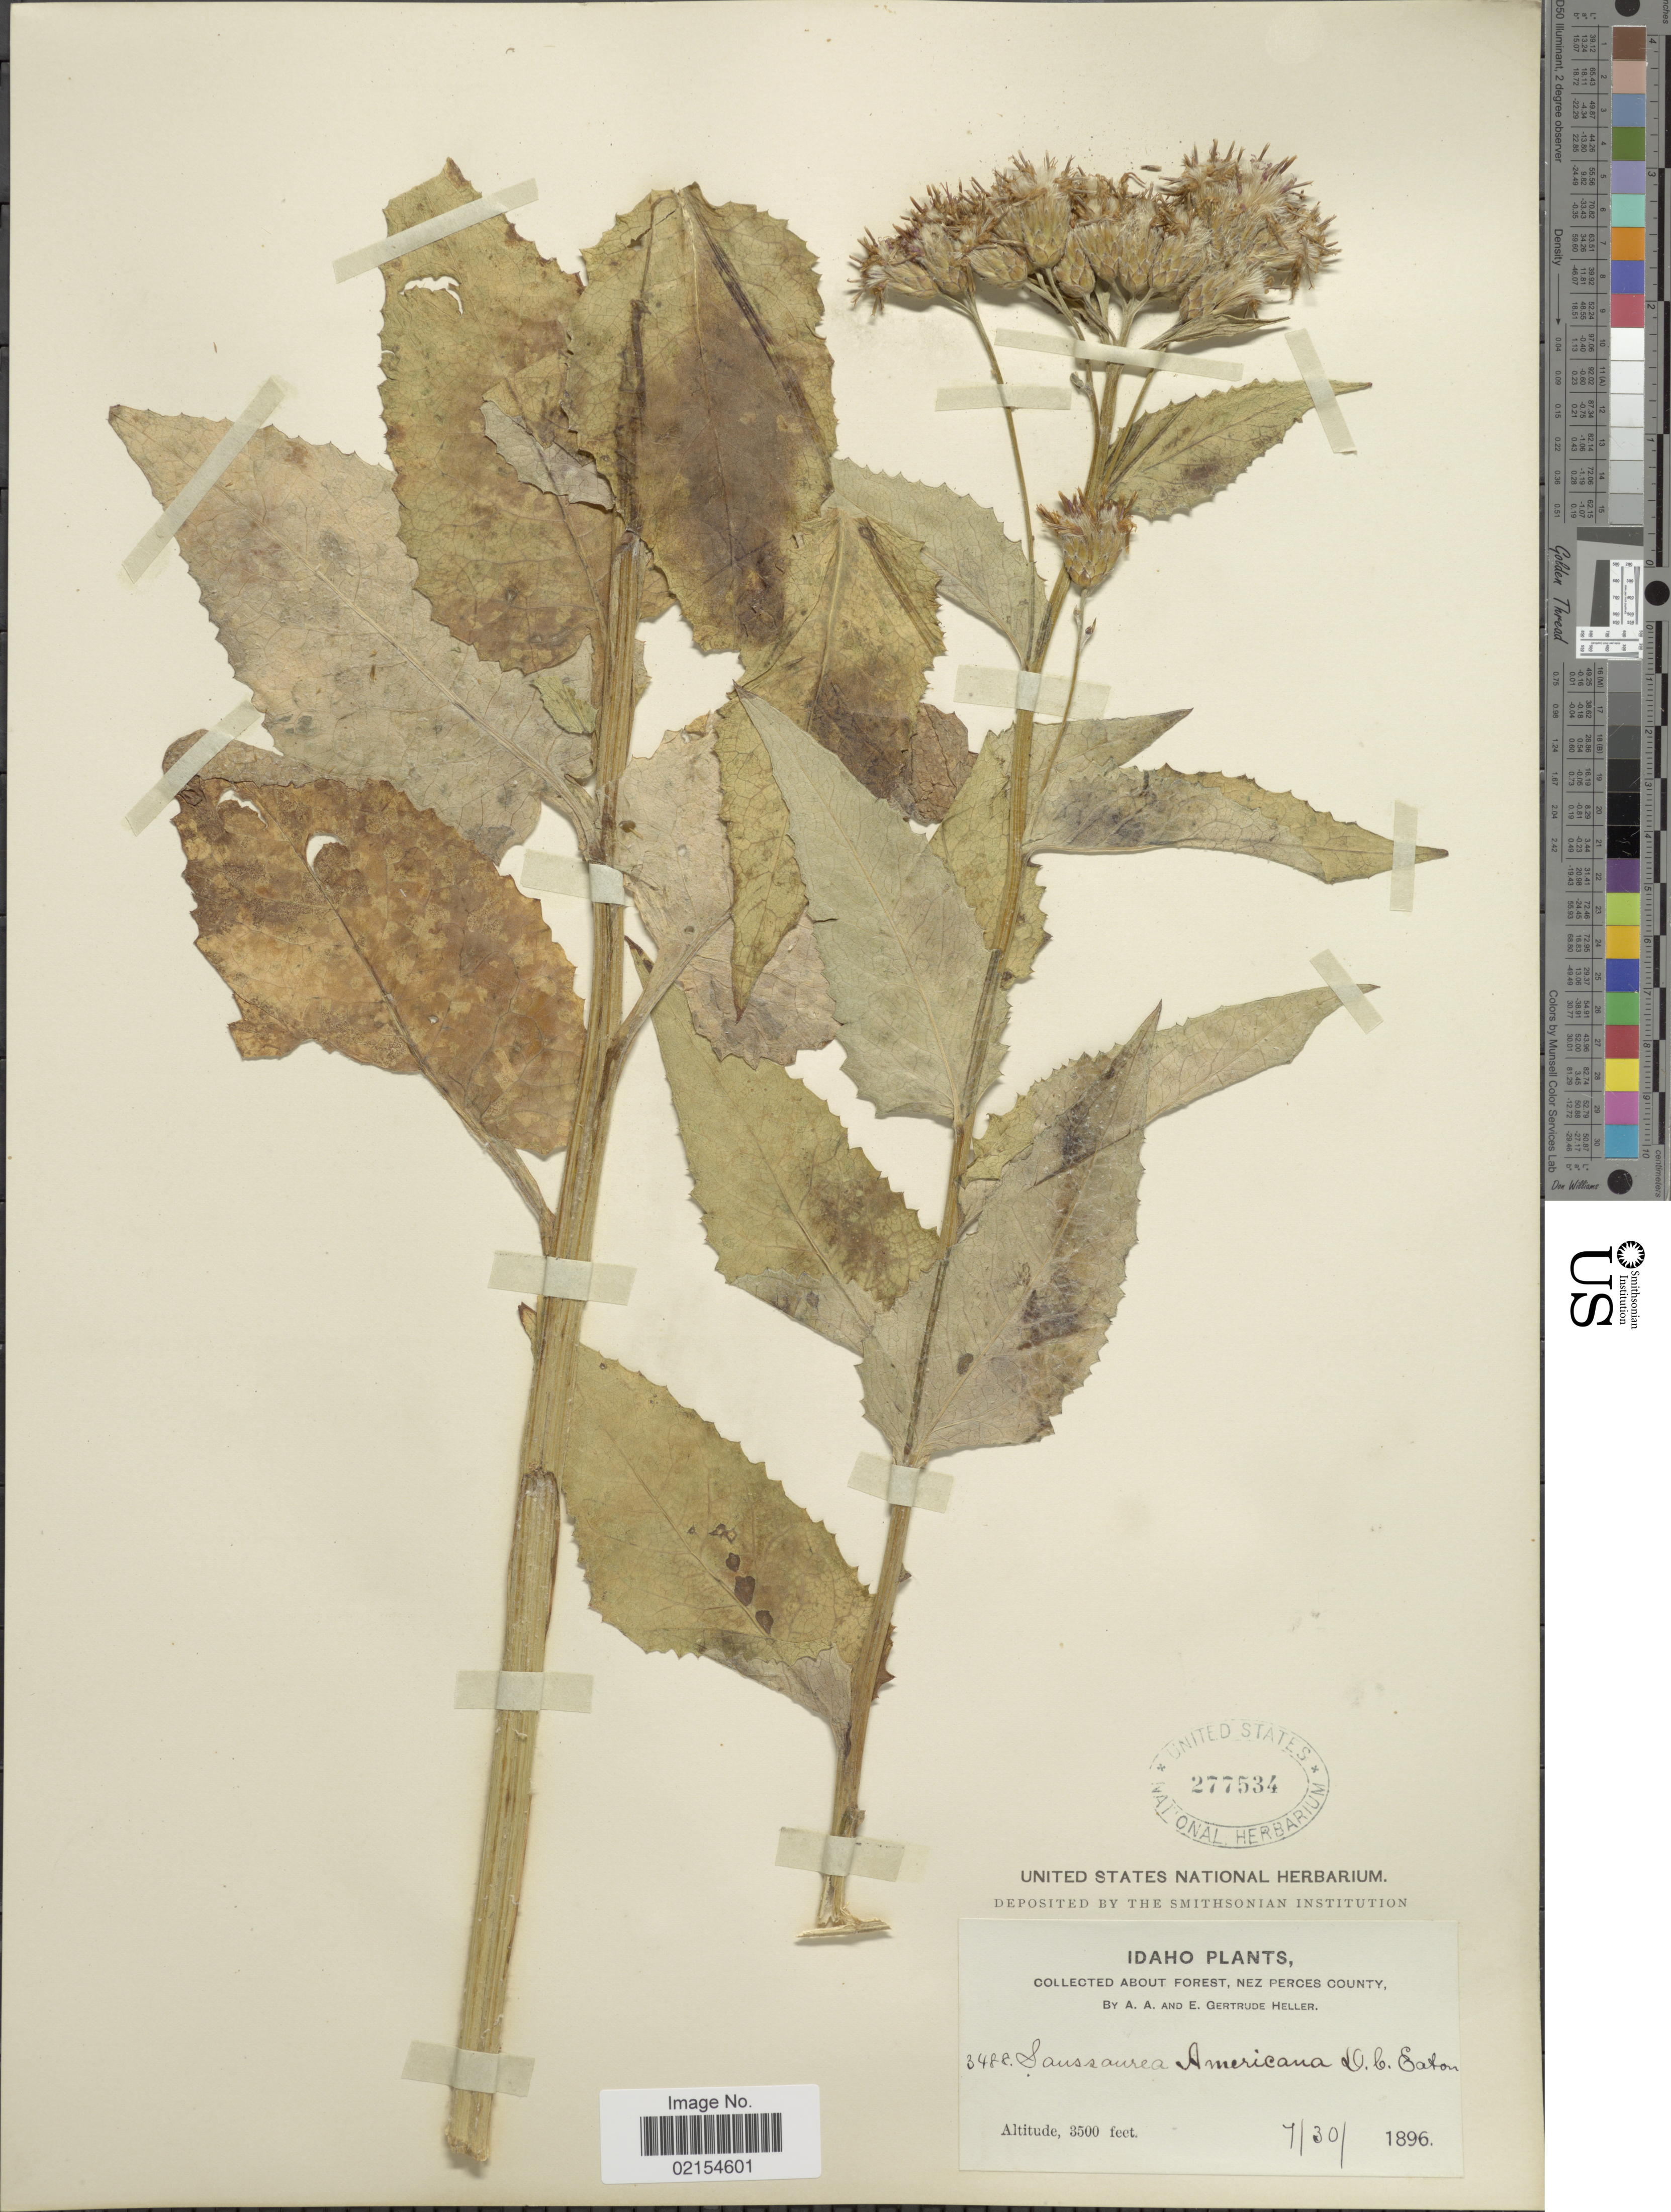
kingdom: Plantae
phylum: Tracheophyta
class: Magnoliopsida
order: Asterales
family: Asteraceae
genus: Saussurea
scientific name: Saussurea americana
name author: D.C. Eaton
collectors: A. A. Heller & E. G. Heller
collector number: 3488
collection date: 1896-07-30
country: United States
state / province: Idaho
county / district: Nez Perce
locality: About forest.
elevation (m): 1067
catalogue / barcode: US 277534